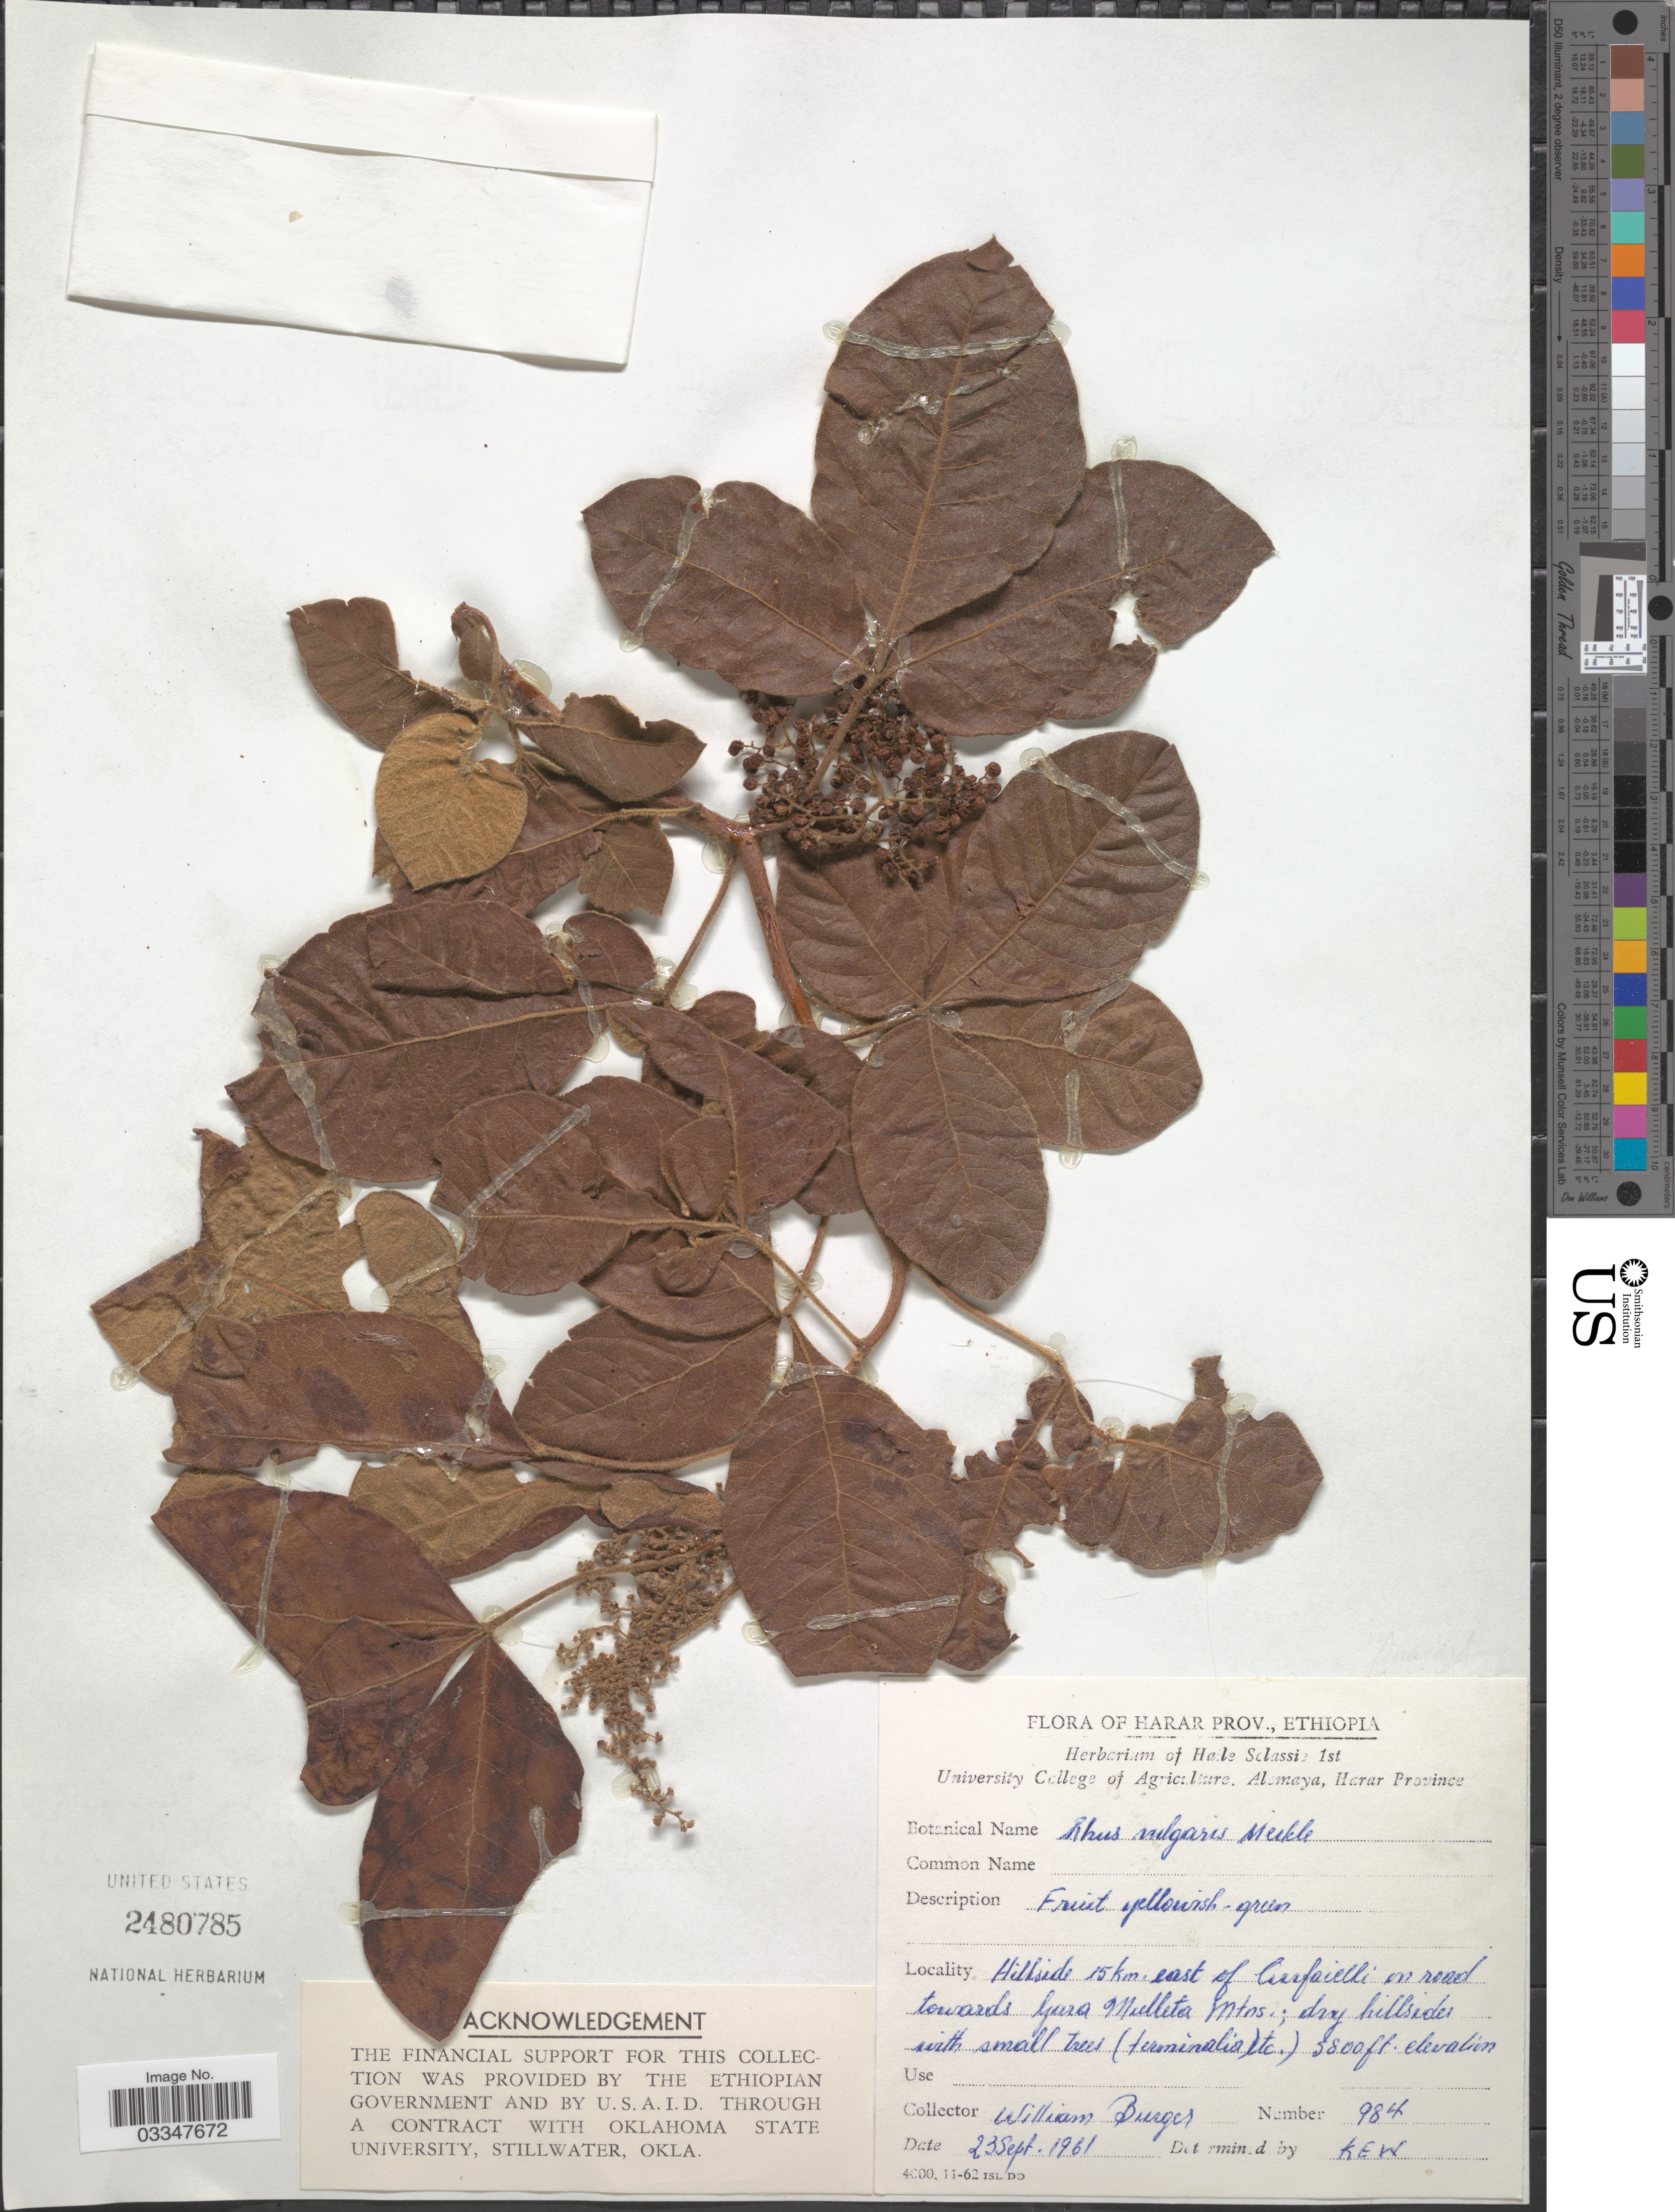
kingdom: Plantae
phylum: Tracheophyta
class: Magnoliopsida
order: Sapindales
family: Anacardiaceae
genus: Rhus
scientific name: Rhus vulgaris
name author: Meikle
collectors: W. Burger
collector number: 984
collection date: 1961-09-23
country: Ethiopia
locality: Harar Prov. Hillside 15 km. east of Curfacelli on road towards Gaza Mulleta Mtns.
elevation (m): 1768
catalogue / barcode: US 2480785